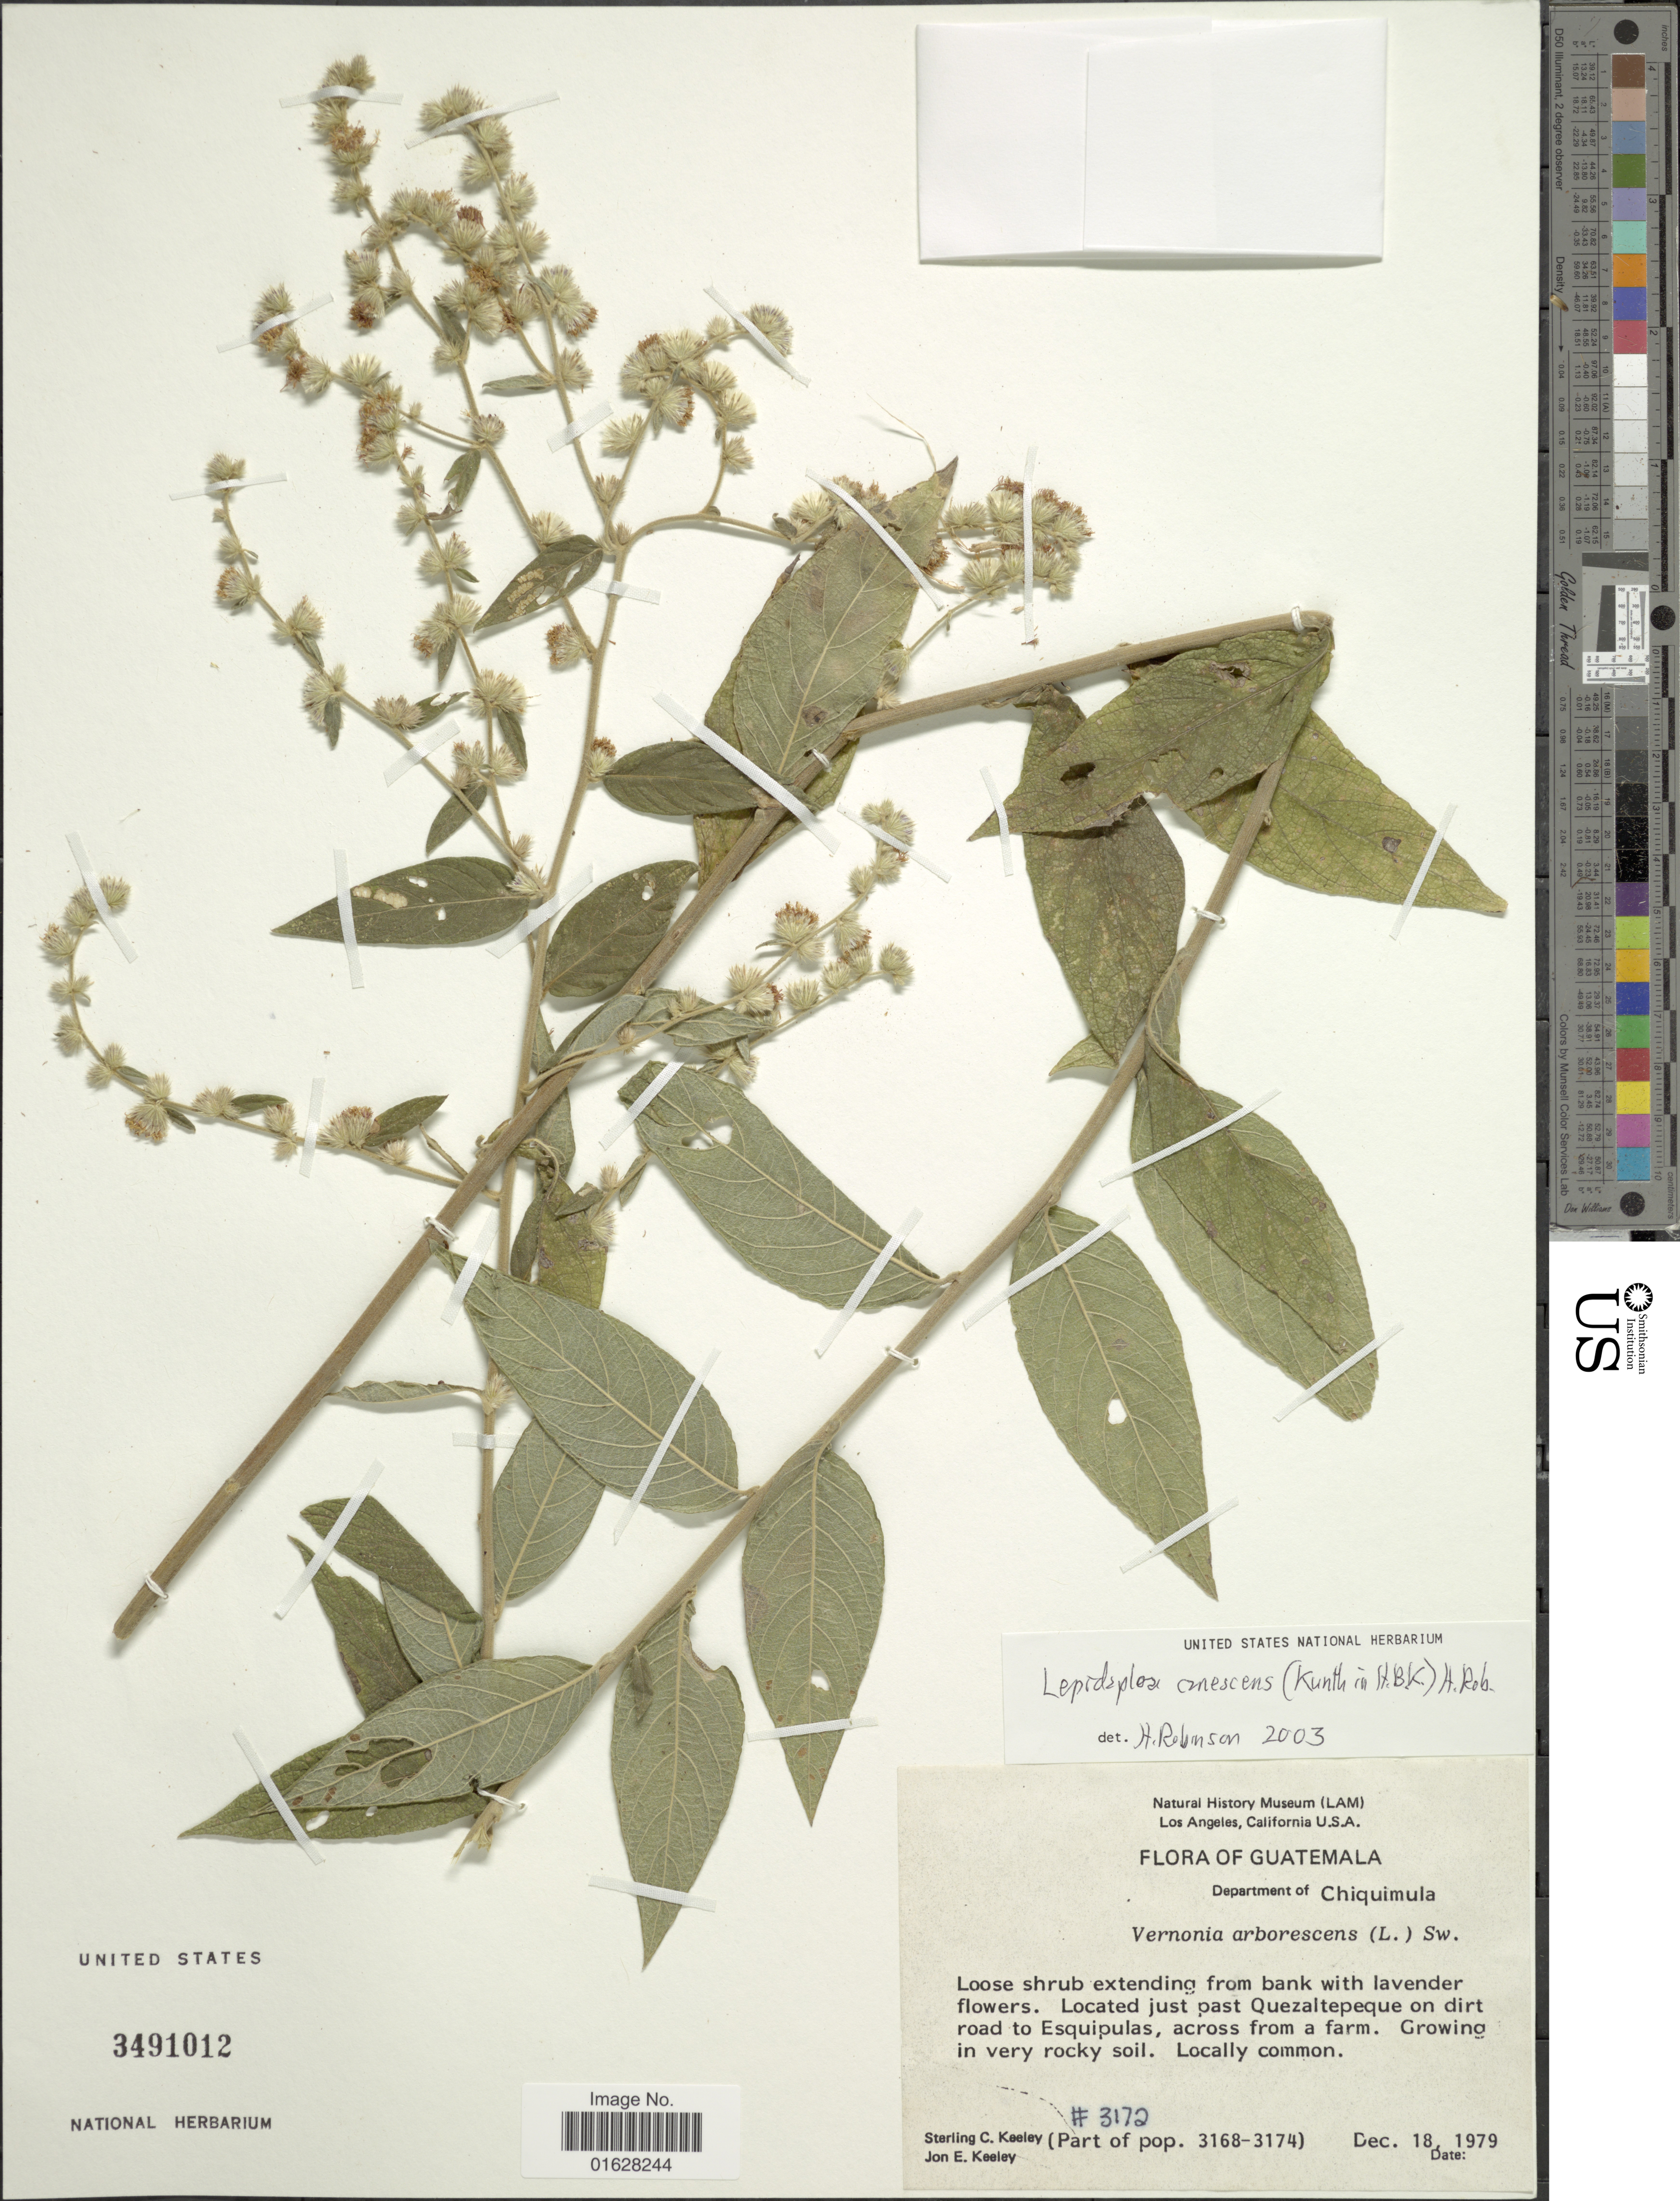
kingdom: Plantae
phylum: Tracheophyta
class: Magnoliopsida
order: Asterales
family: Asteraceae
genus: Lepidaploa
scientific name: Lepidaploa canescens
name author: (Kunth) H. Rob.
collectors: S. C. Keeley & J. E. Keeley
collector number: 3172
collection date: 1979-12-18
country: Guatemala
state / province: Chiquimula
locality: Department of Chiquimula, just past Quezaltepeque on dirt road to Esquipulas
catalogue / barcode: US 3491012